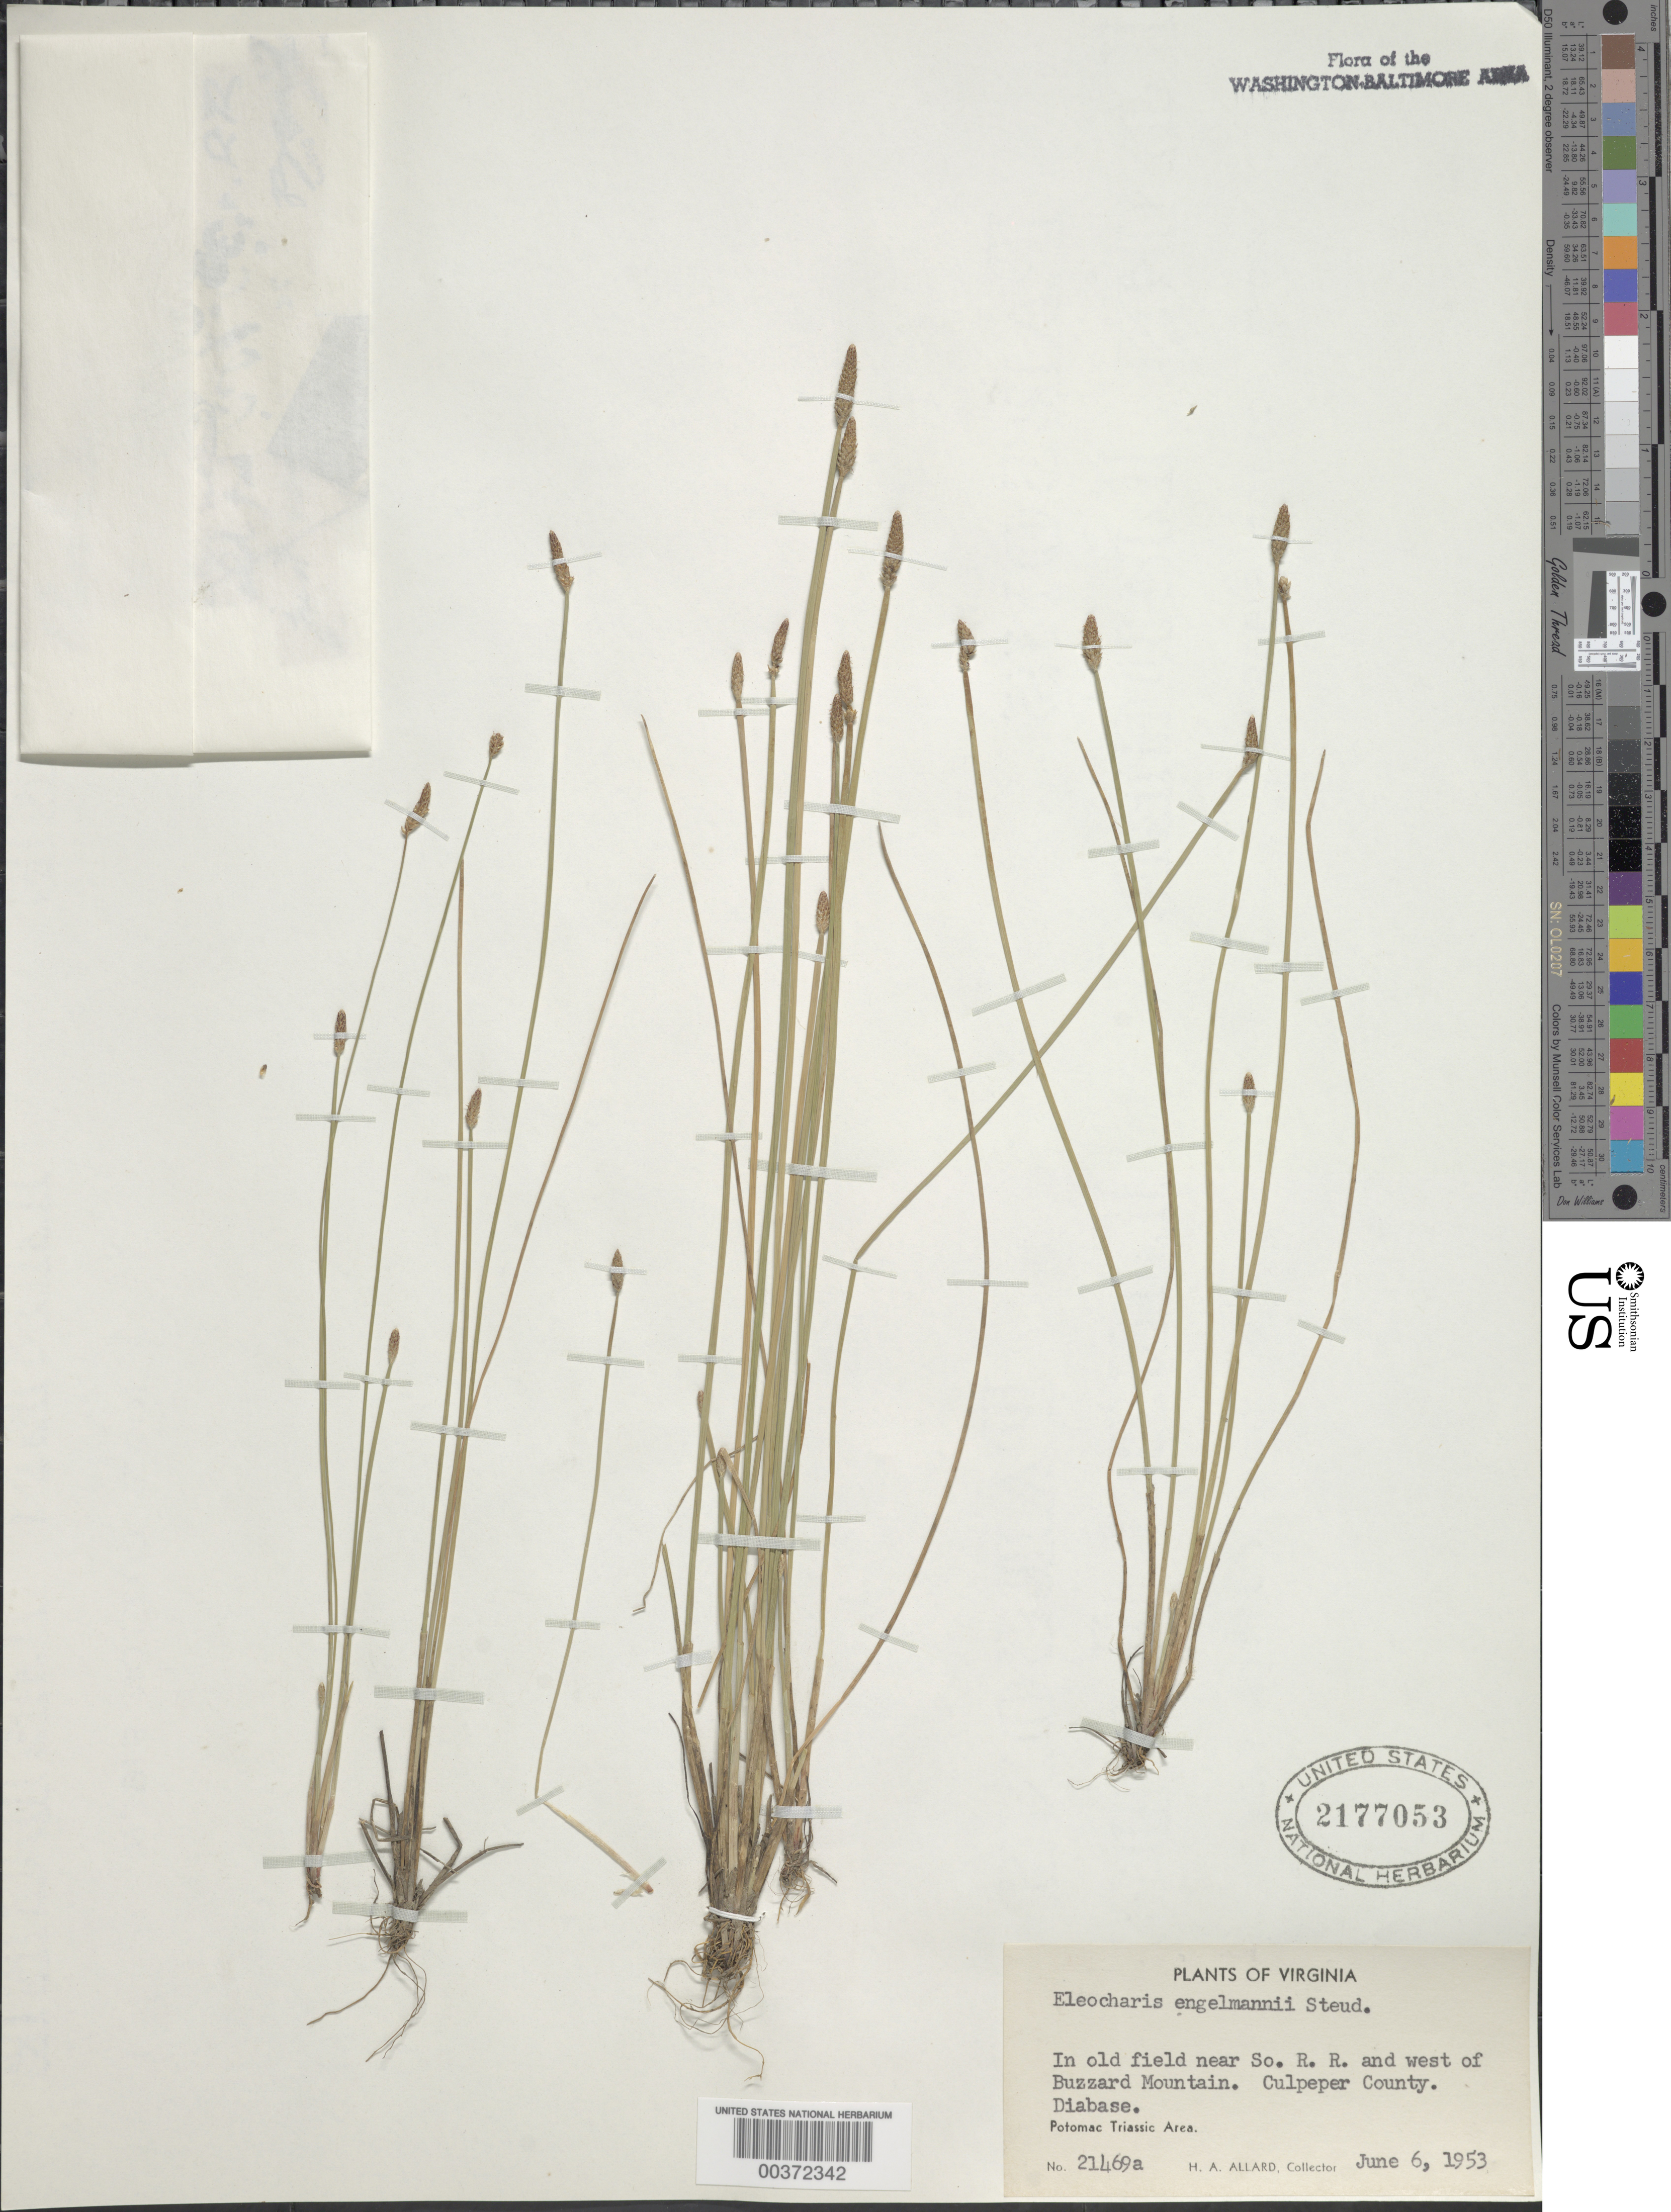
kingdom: Plantae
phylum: Tracheophyta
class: Liliopsida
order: Poales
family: Cyperaceae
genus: Eleocharis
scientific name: Eleocharis engelmannii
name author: Steud.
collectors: H. A. Allard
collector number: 21469A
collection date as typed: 06 Jun 1953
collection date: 1953-06-06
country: United States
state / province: Virginia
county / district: Culpeper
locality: Southern Railroad, W of Buzzard Mountain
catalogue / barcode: US 2177053